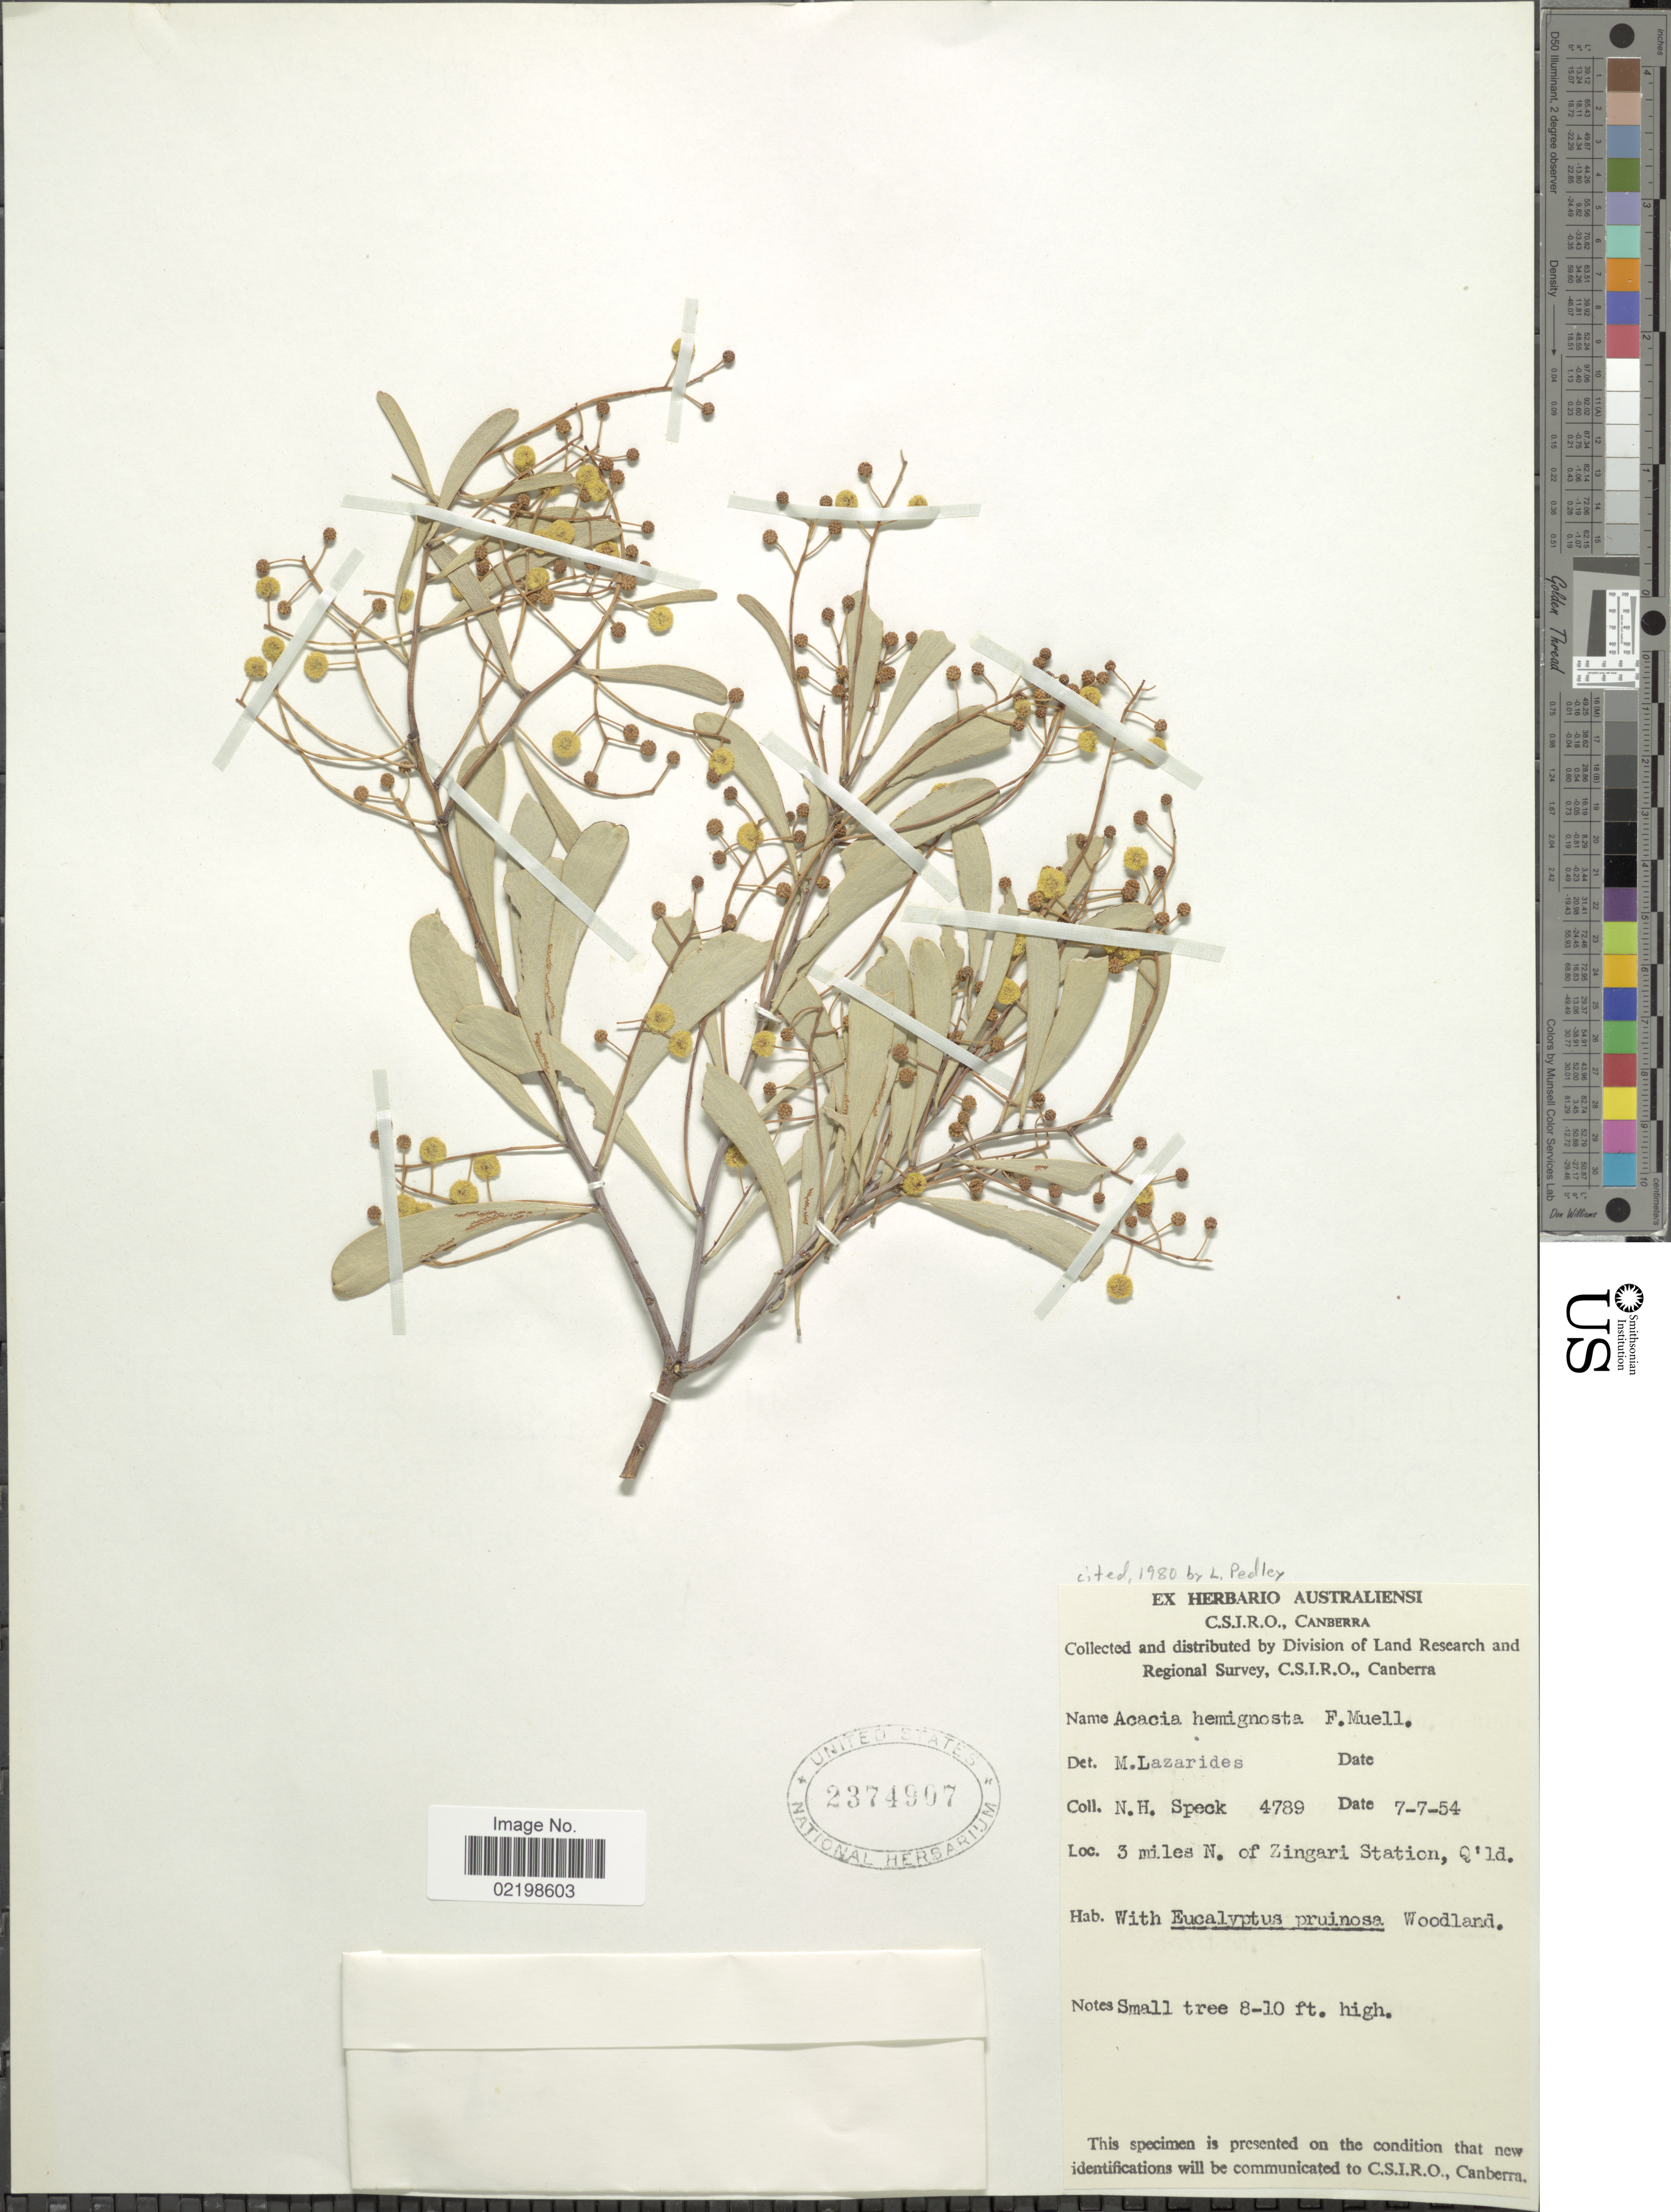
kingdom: Plantae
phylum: Tracheophyta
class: Magnoliopsida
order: Fabales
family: Fabaceae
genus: Acacia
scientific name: Acacia hemignosta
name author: F. Muell.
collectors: N. Speck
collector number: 4789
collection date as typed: Transcribed d/m/y: 7/7/54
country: Australia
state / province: Queensland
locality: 3 miles N. of Zingari Station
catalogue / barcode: US 2374907